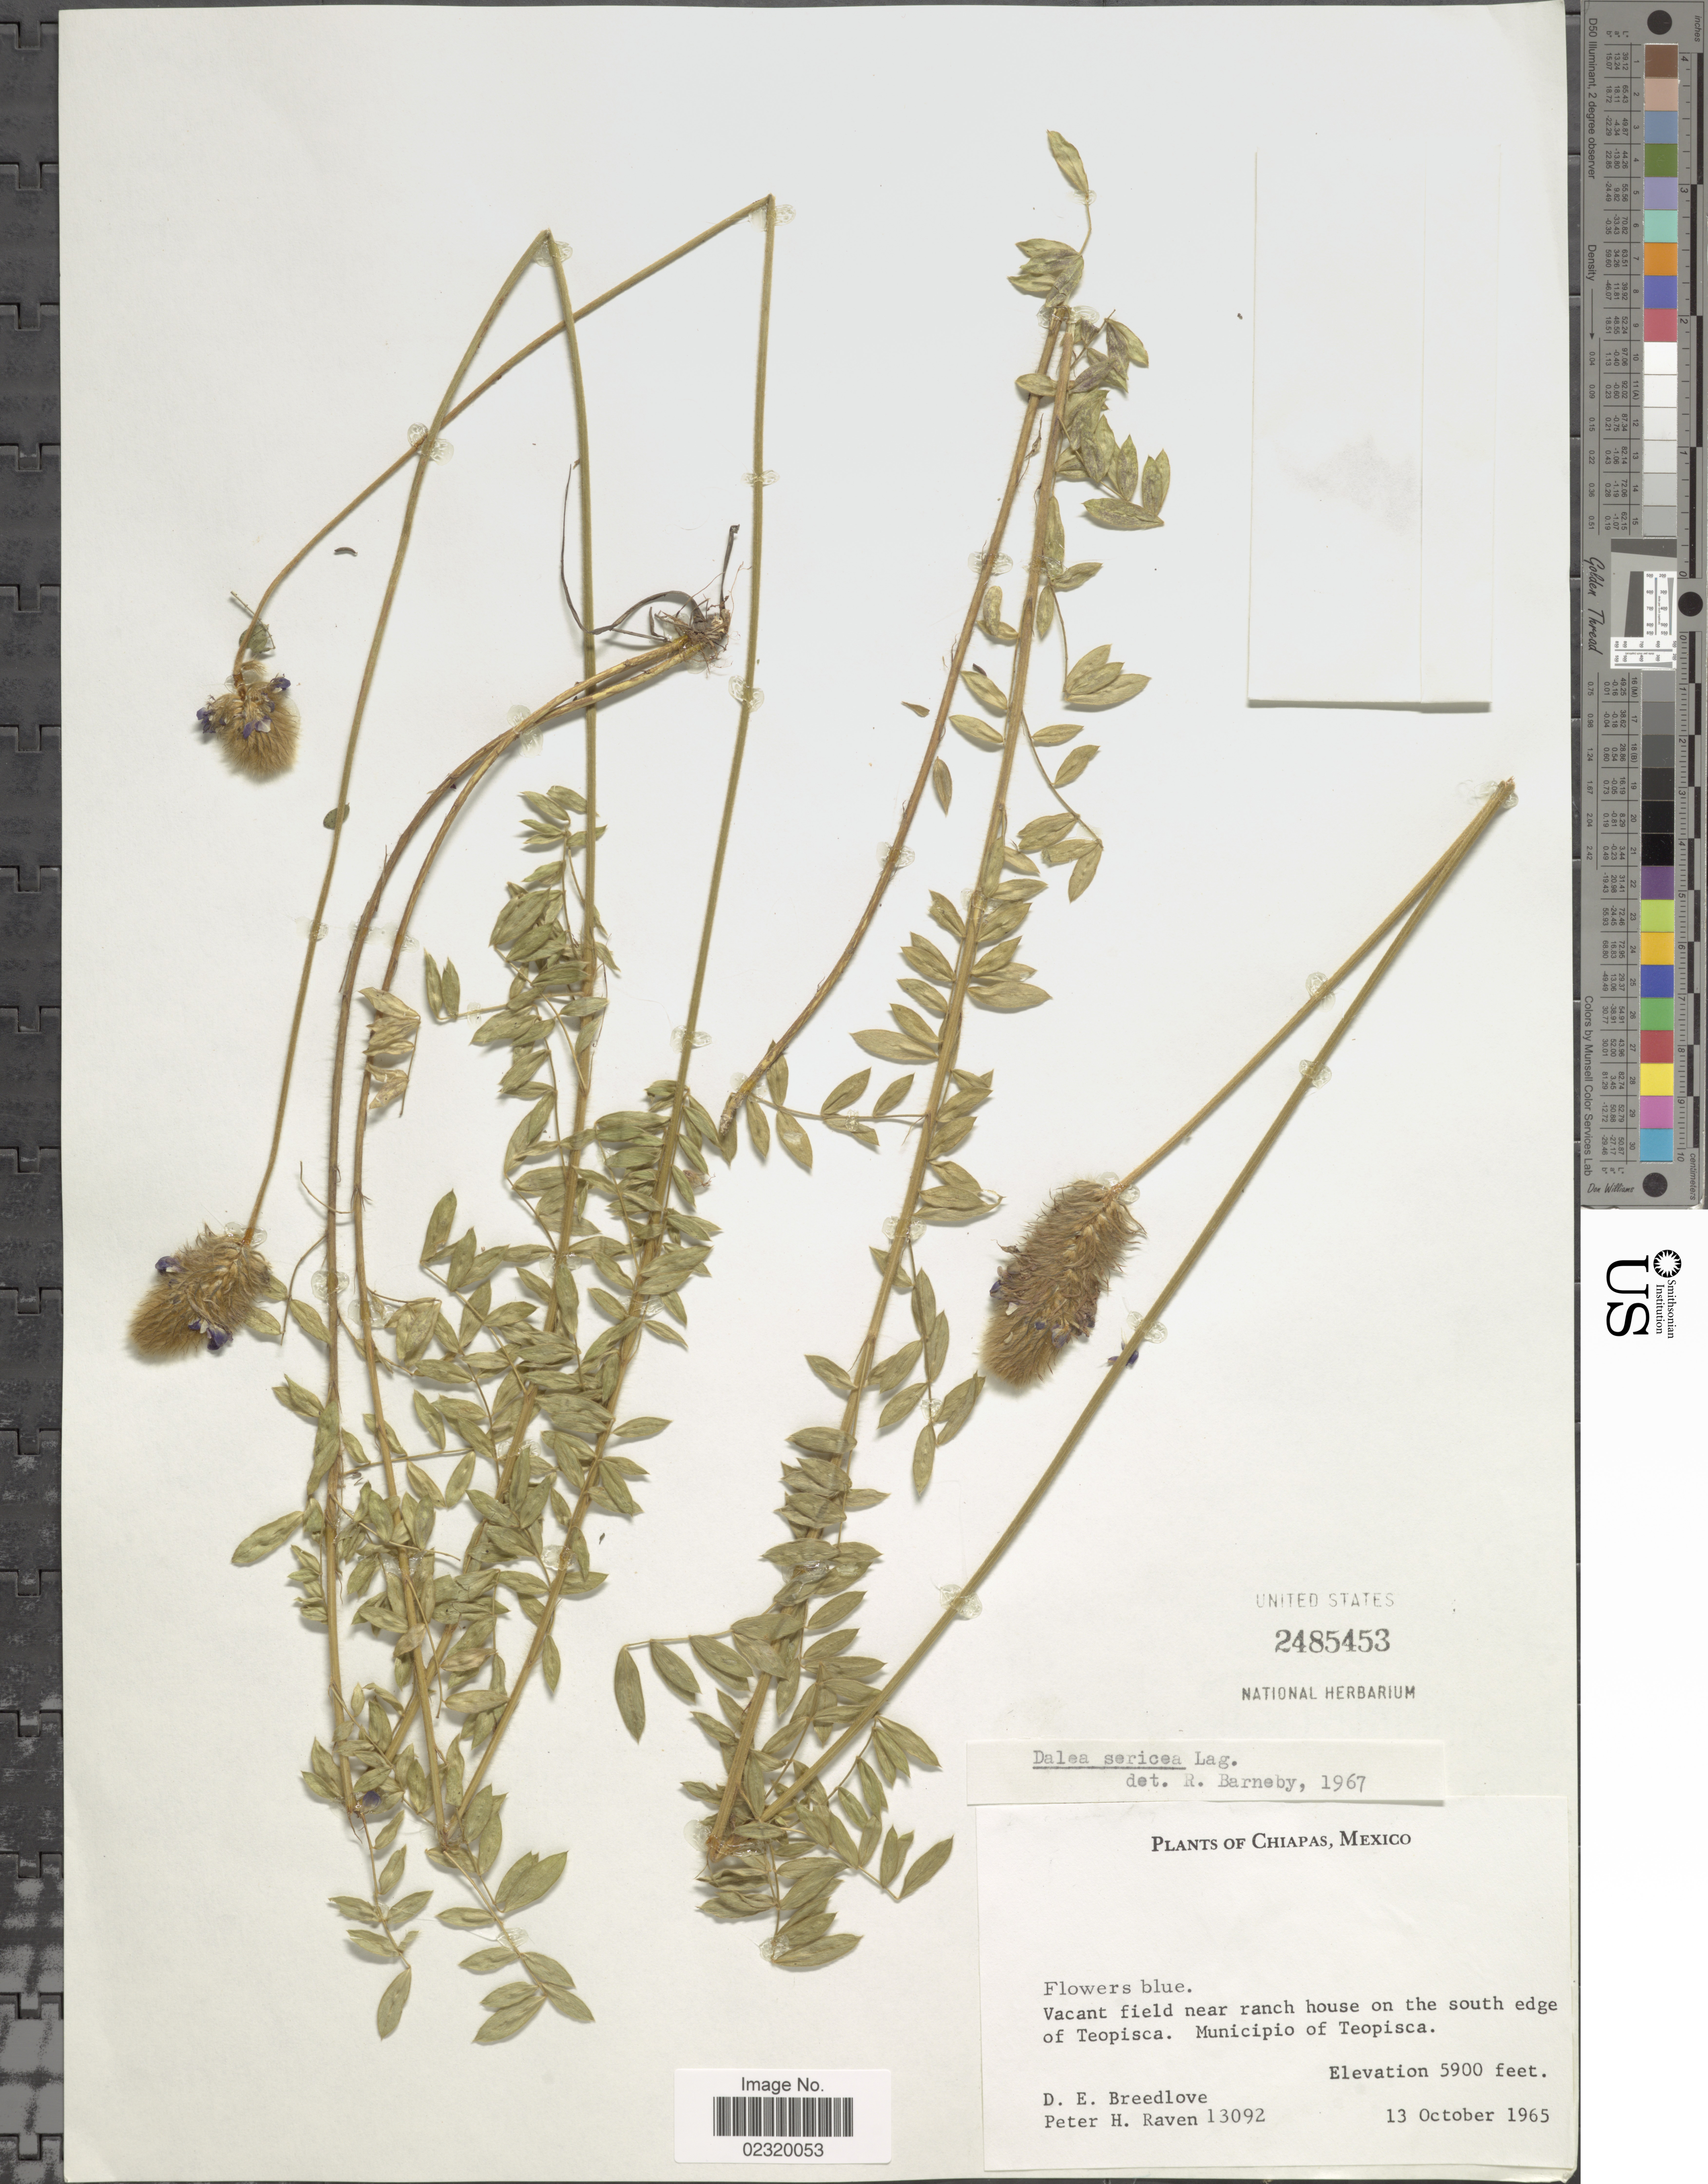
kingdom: Plantae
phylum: Tracheophyta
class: Magnoliopsida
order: Fabales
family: Fabaceae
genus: Dalea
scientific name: Dalea sericea var. sericea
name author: Lag.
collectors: D. E. Breedlove & P. Raven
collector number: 13092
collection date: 1965-10-13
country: Mexico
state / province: Chiapas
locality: South edge of Teopisca. Municipio of Teopisca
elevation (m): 1798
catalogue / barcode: US 2485453